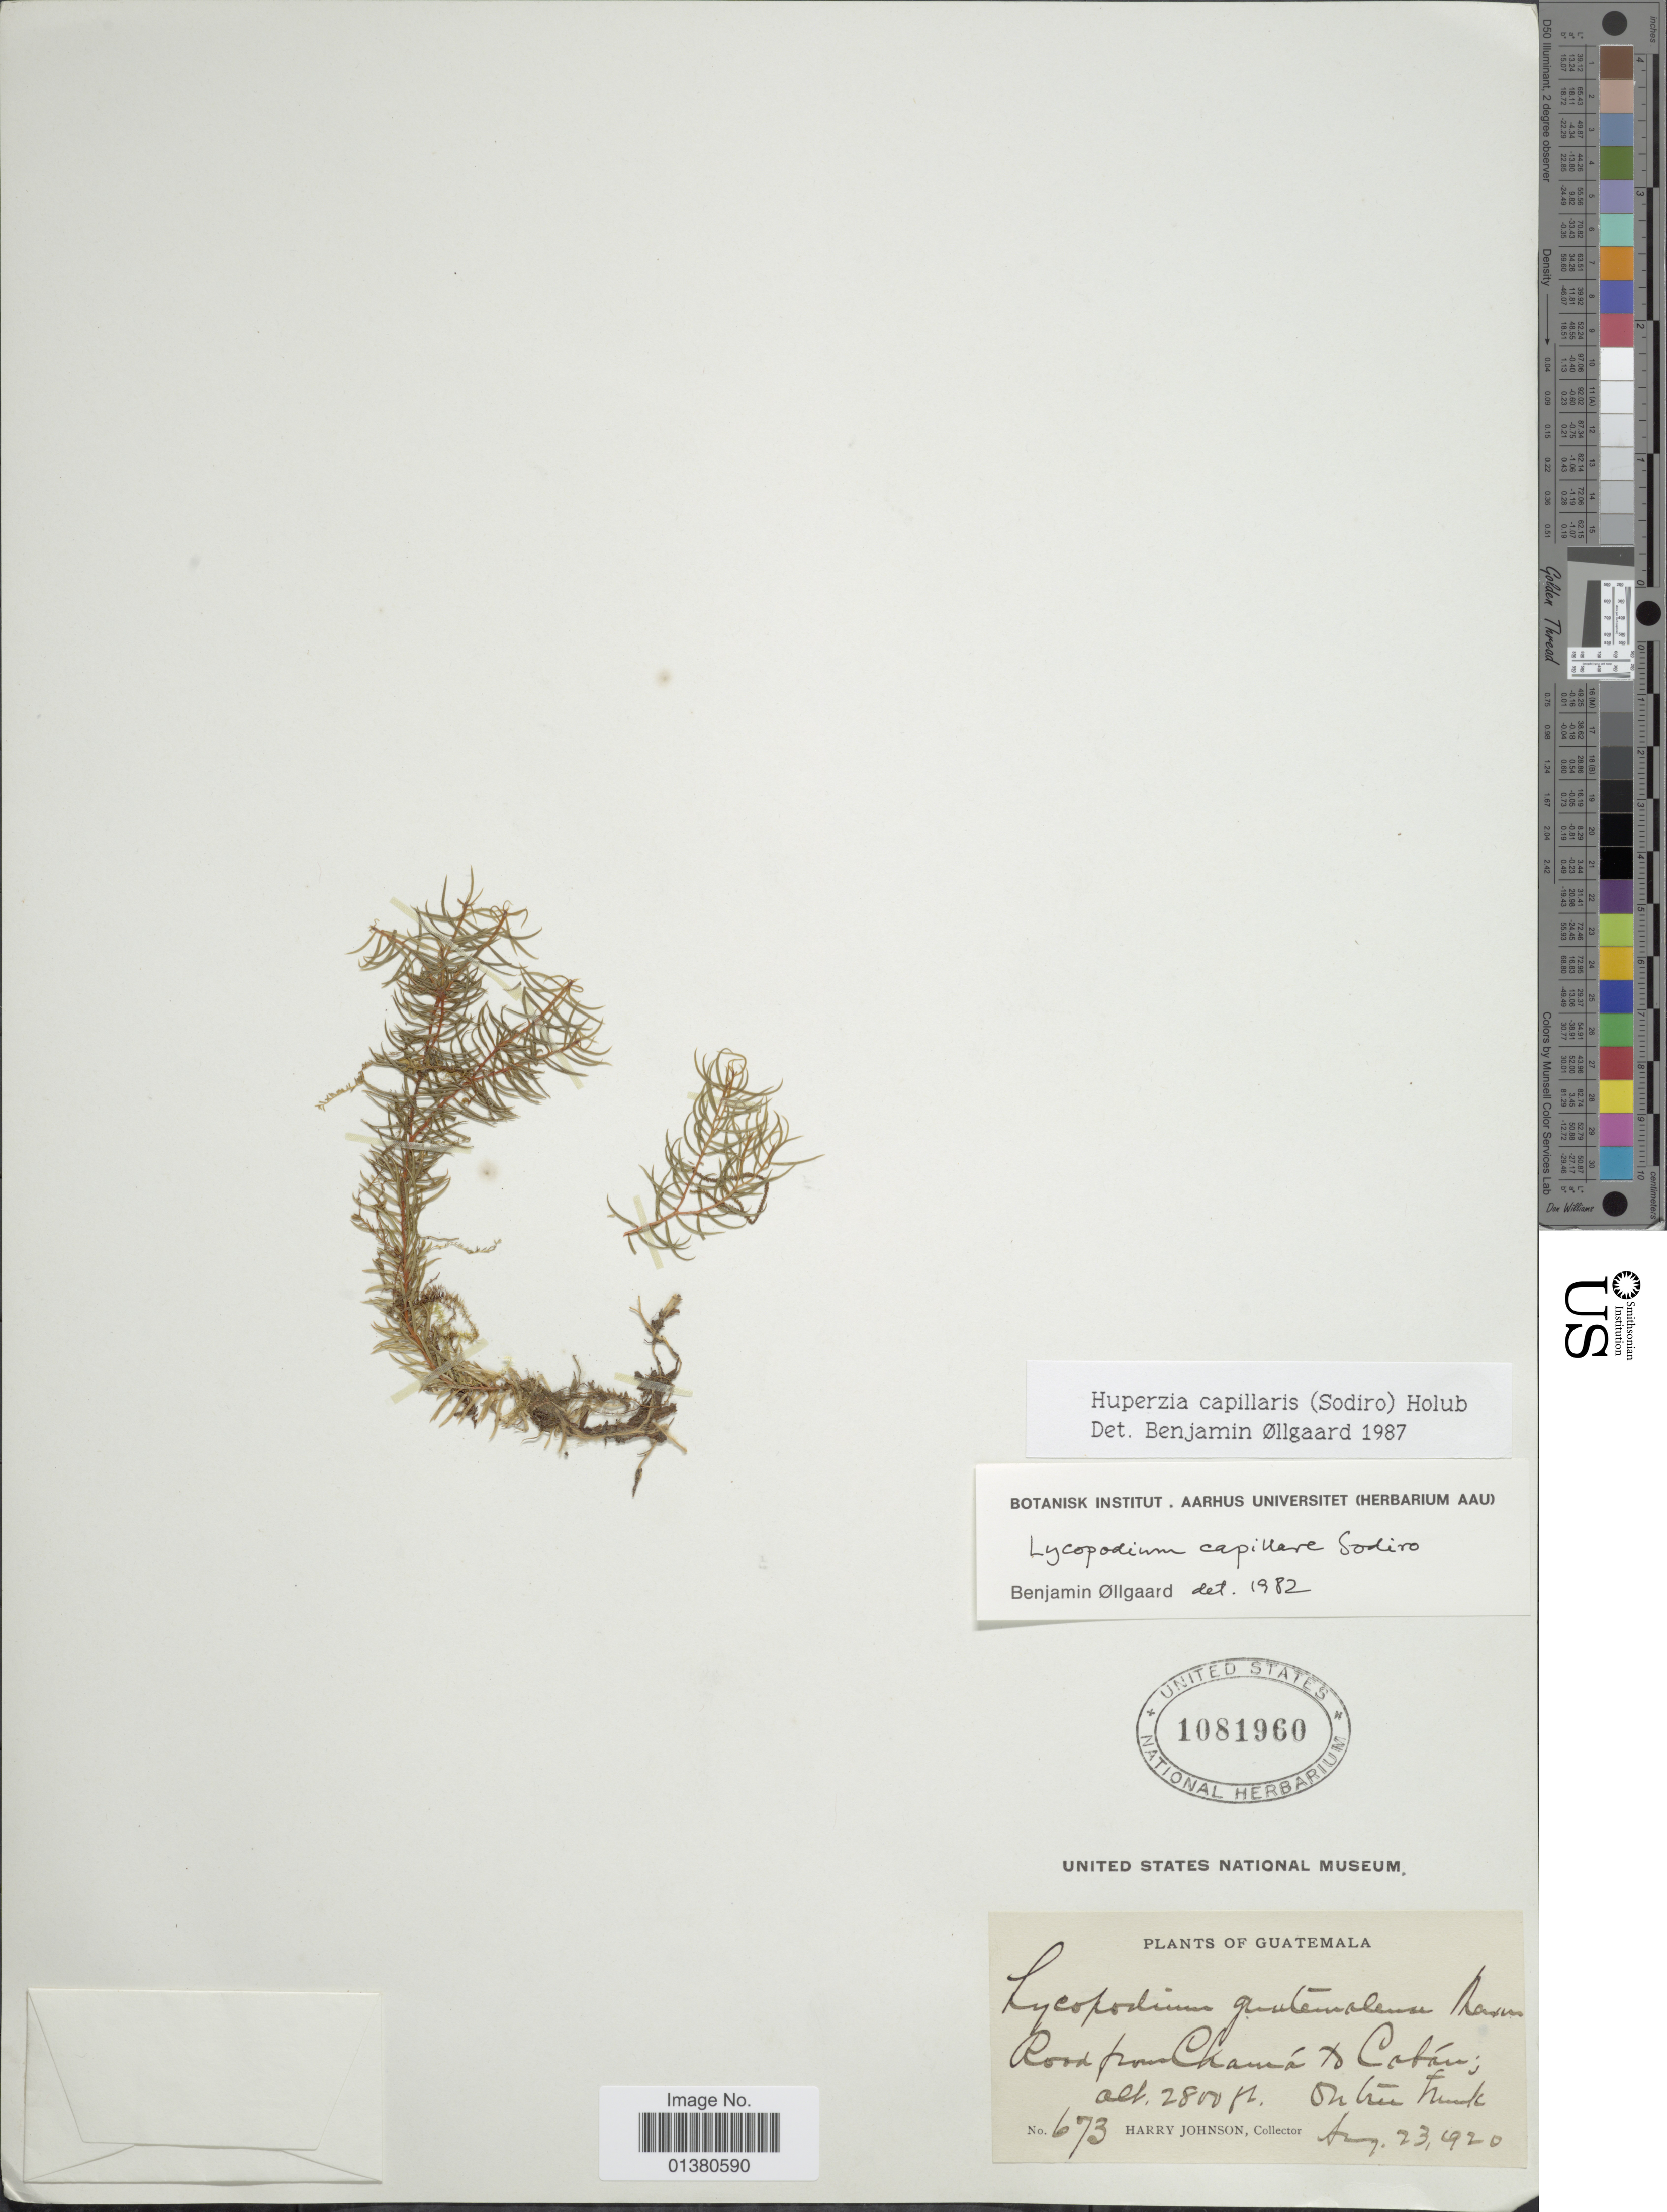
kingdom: Plantae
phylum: Tracheophyta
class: Lycopodiopsida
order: Lycopodiales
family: Lycopodiaceae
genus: Phlegmariurus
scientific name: Phlegmariurus capillaris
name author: (Sodiro) B. Øllg.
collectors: H. Johnson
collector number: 673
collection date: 1920-08-20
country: Guatemala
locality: Road from Chamá to Cobán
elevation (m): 853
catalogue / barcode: US 1081960